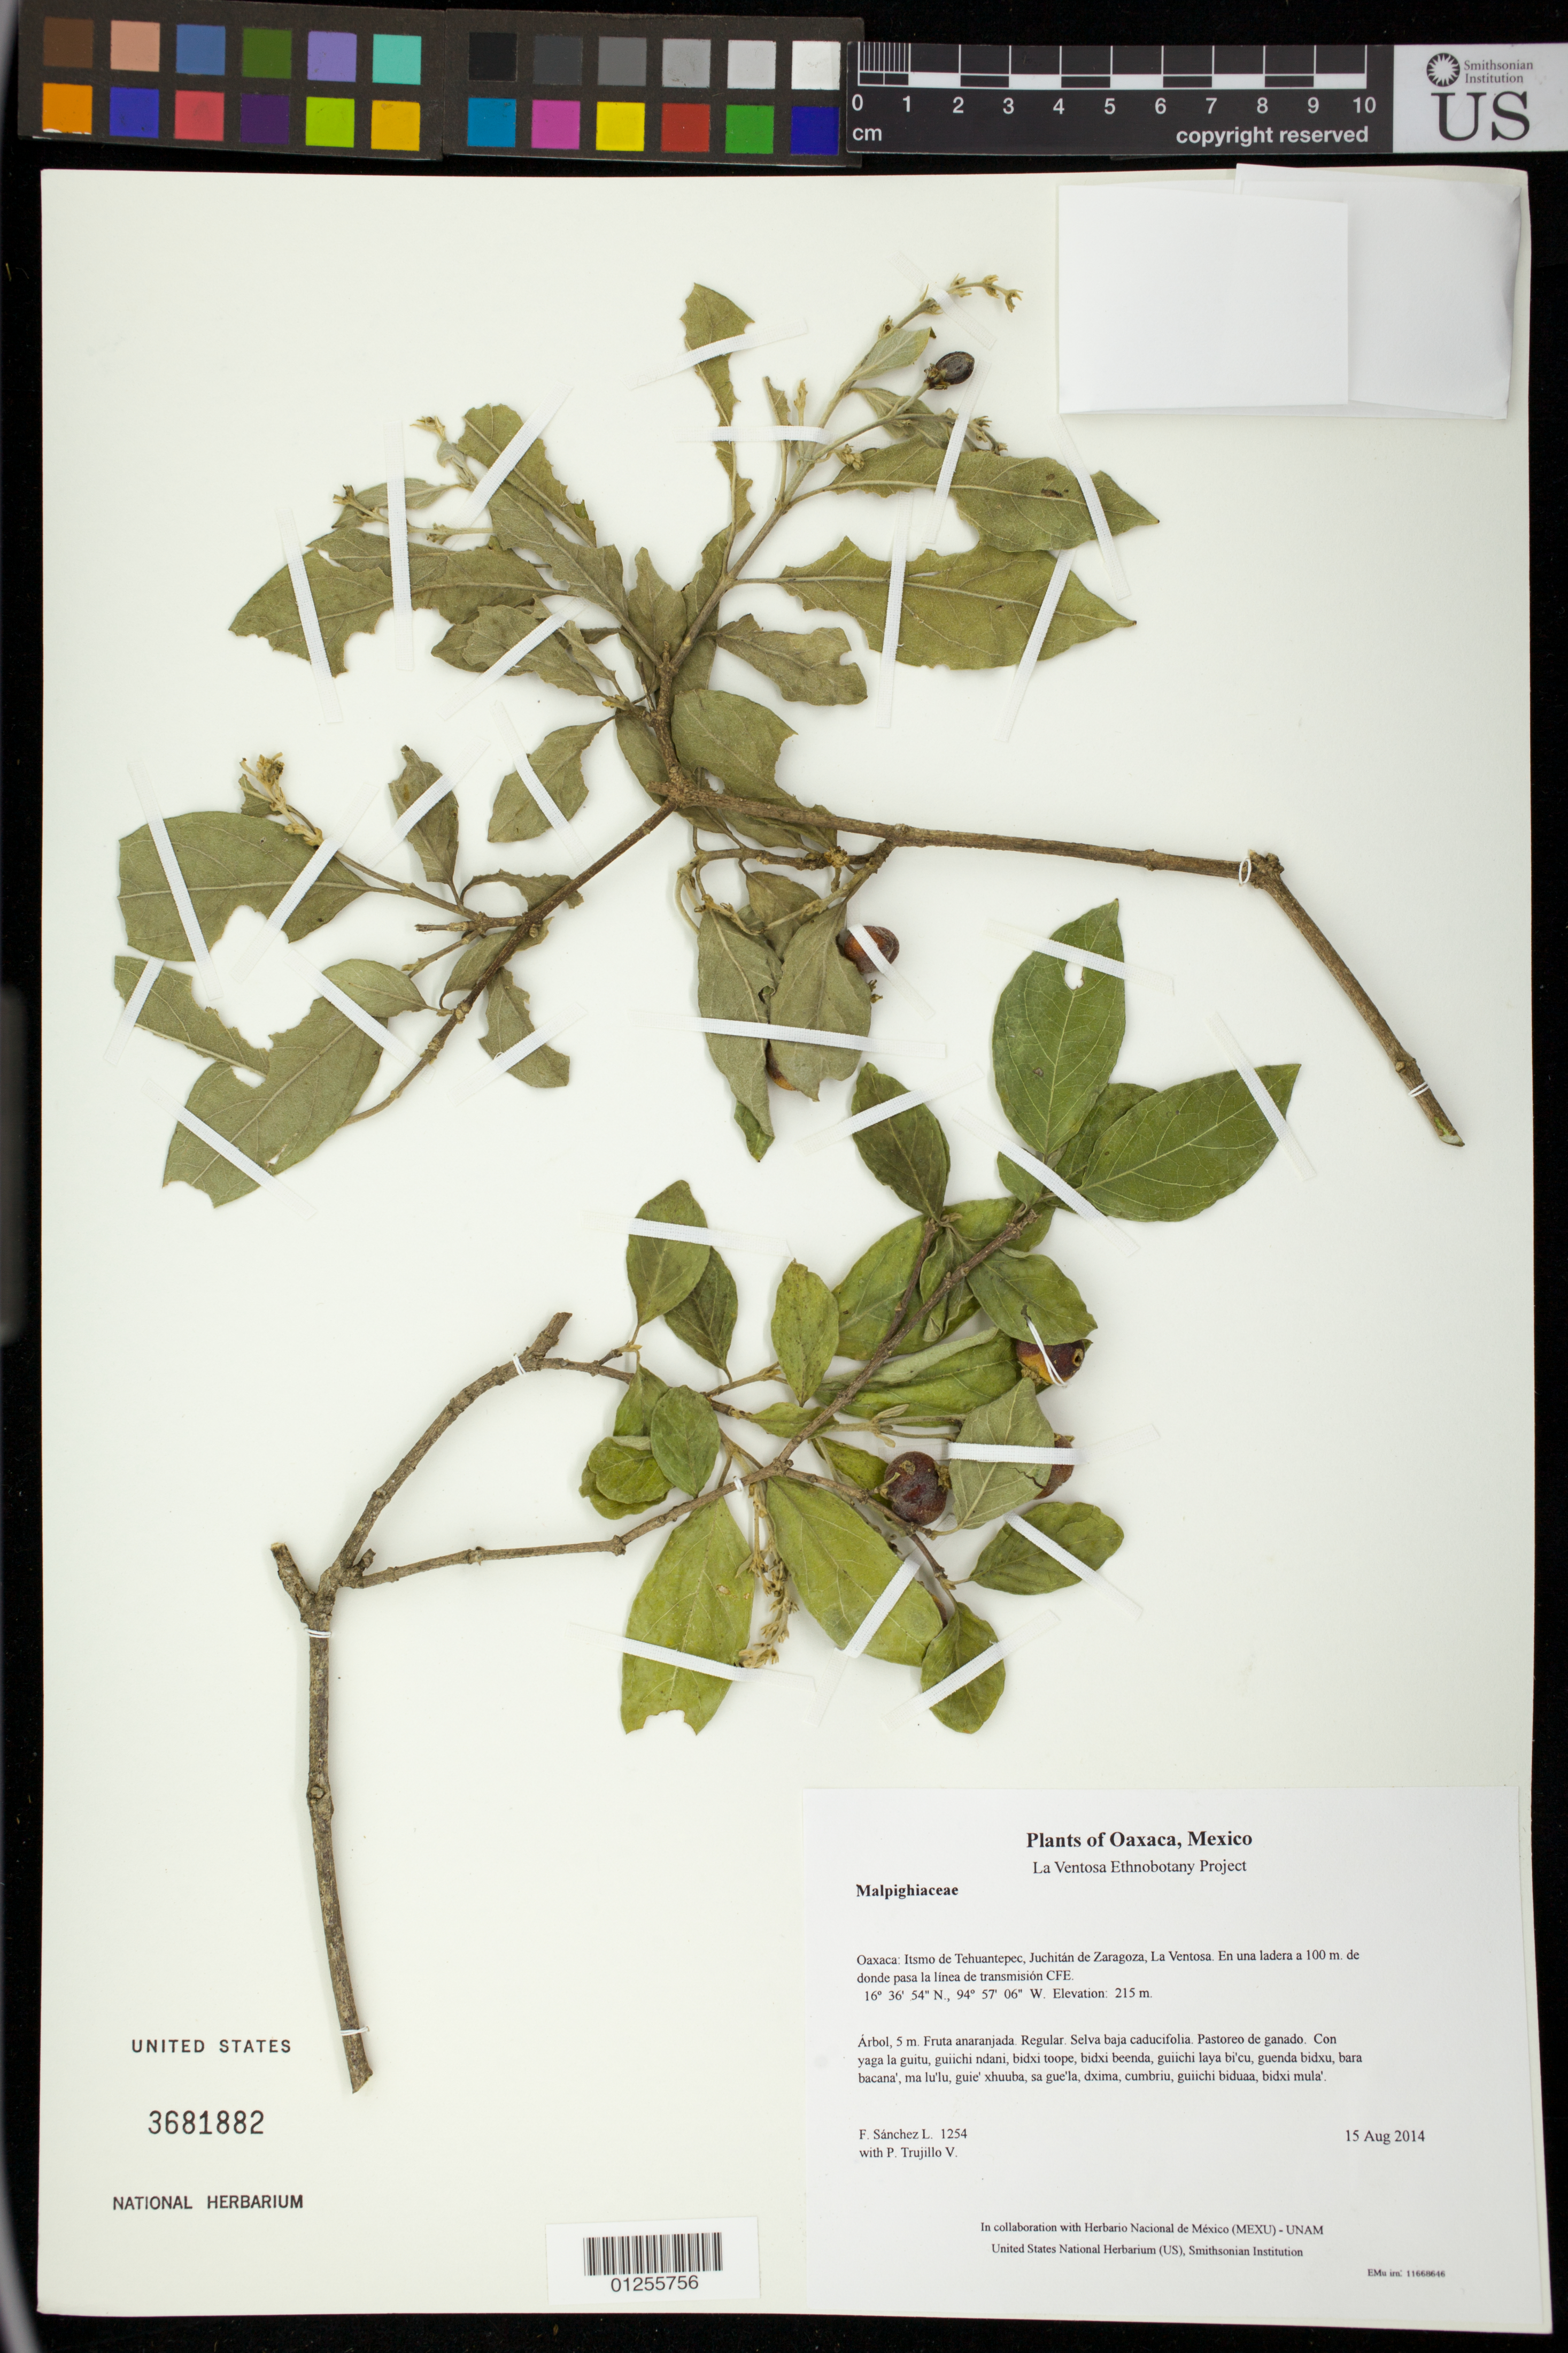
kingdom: Plantae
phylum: Tracheophyta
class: Magnoliopsida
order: Malpighiales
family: Malpighiaceae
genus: Bunchosia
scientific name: Bunchosia sp.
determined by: Velasco G., Kenia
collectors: F. Sánchez L. & P. Trujillo V.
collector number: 1254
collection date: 2014-08-15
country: Mexico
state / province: Oaxaca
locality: Itsmo de Tehuantepec, Juchitán de Zaragoza, La Ventosa. En una ladera a 100 m. de donde pasa la línea de transmisión CFE.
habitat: Selva baja caducifolia. Pastoreo de ganado.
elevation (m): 215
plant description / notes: JEBOT, MEXU, SERO, US; Yaga. 5 m. Cuaananaxhi biguitu. Nuu.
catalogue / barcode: US 3681882